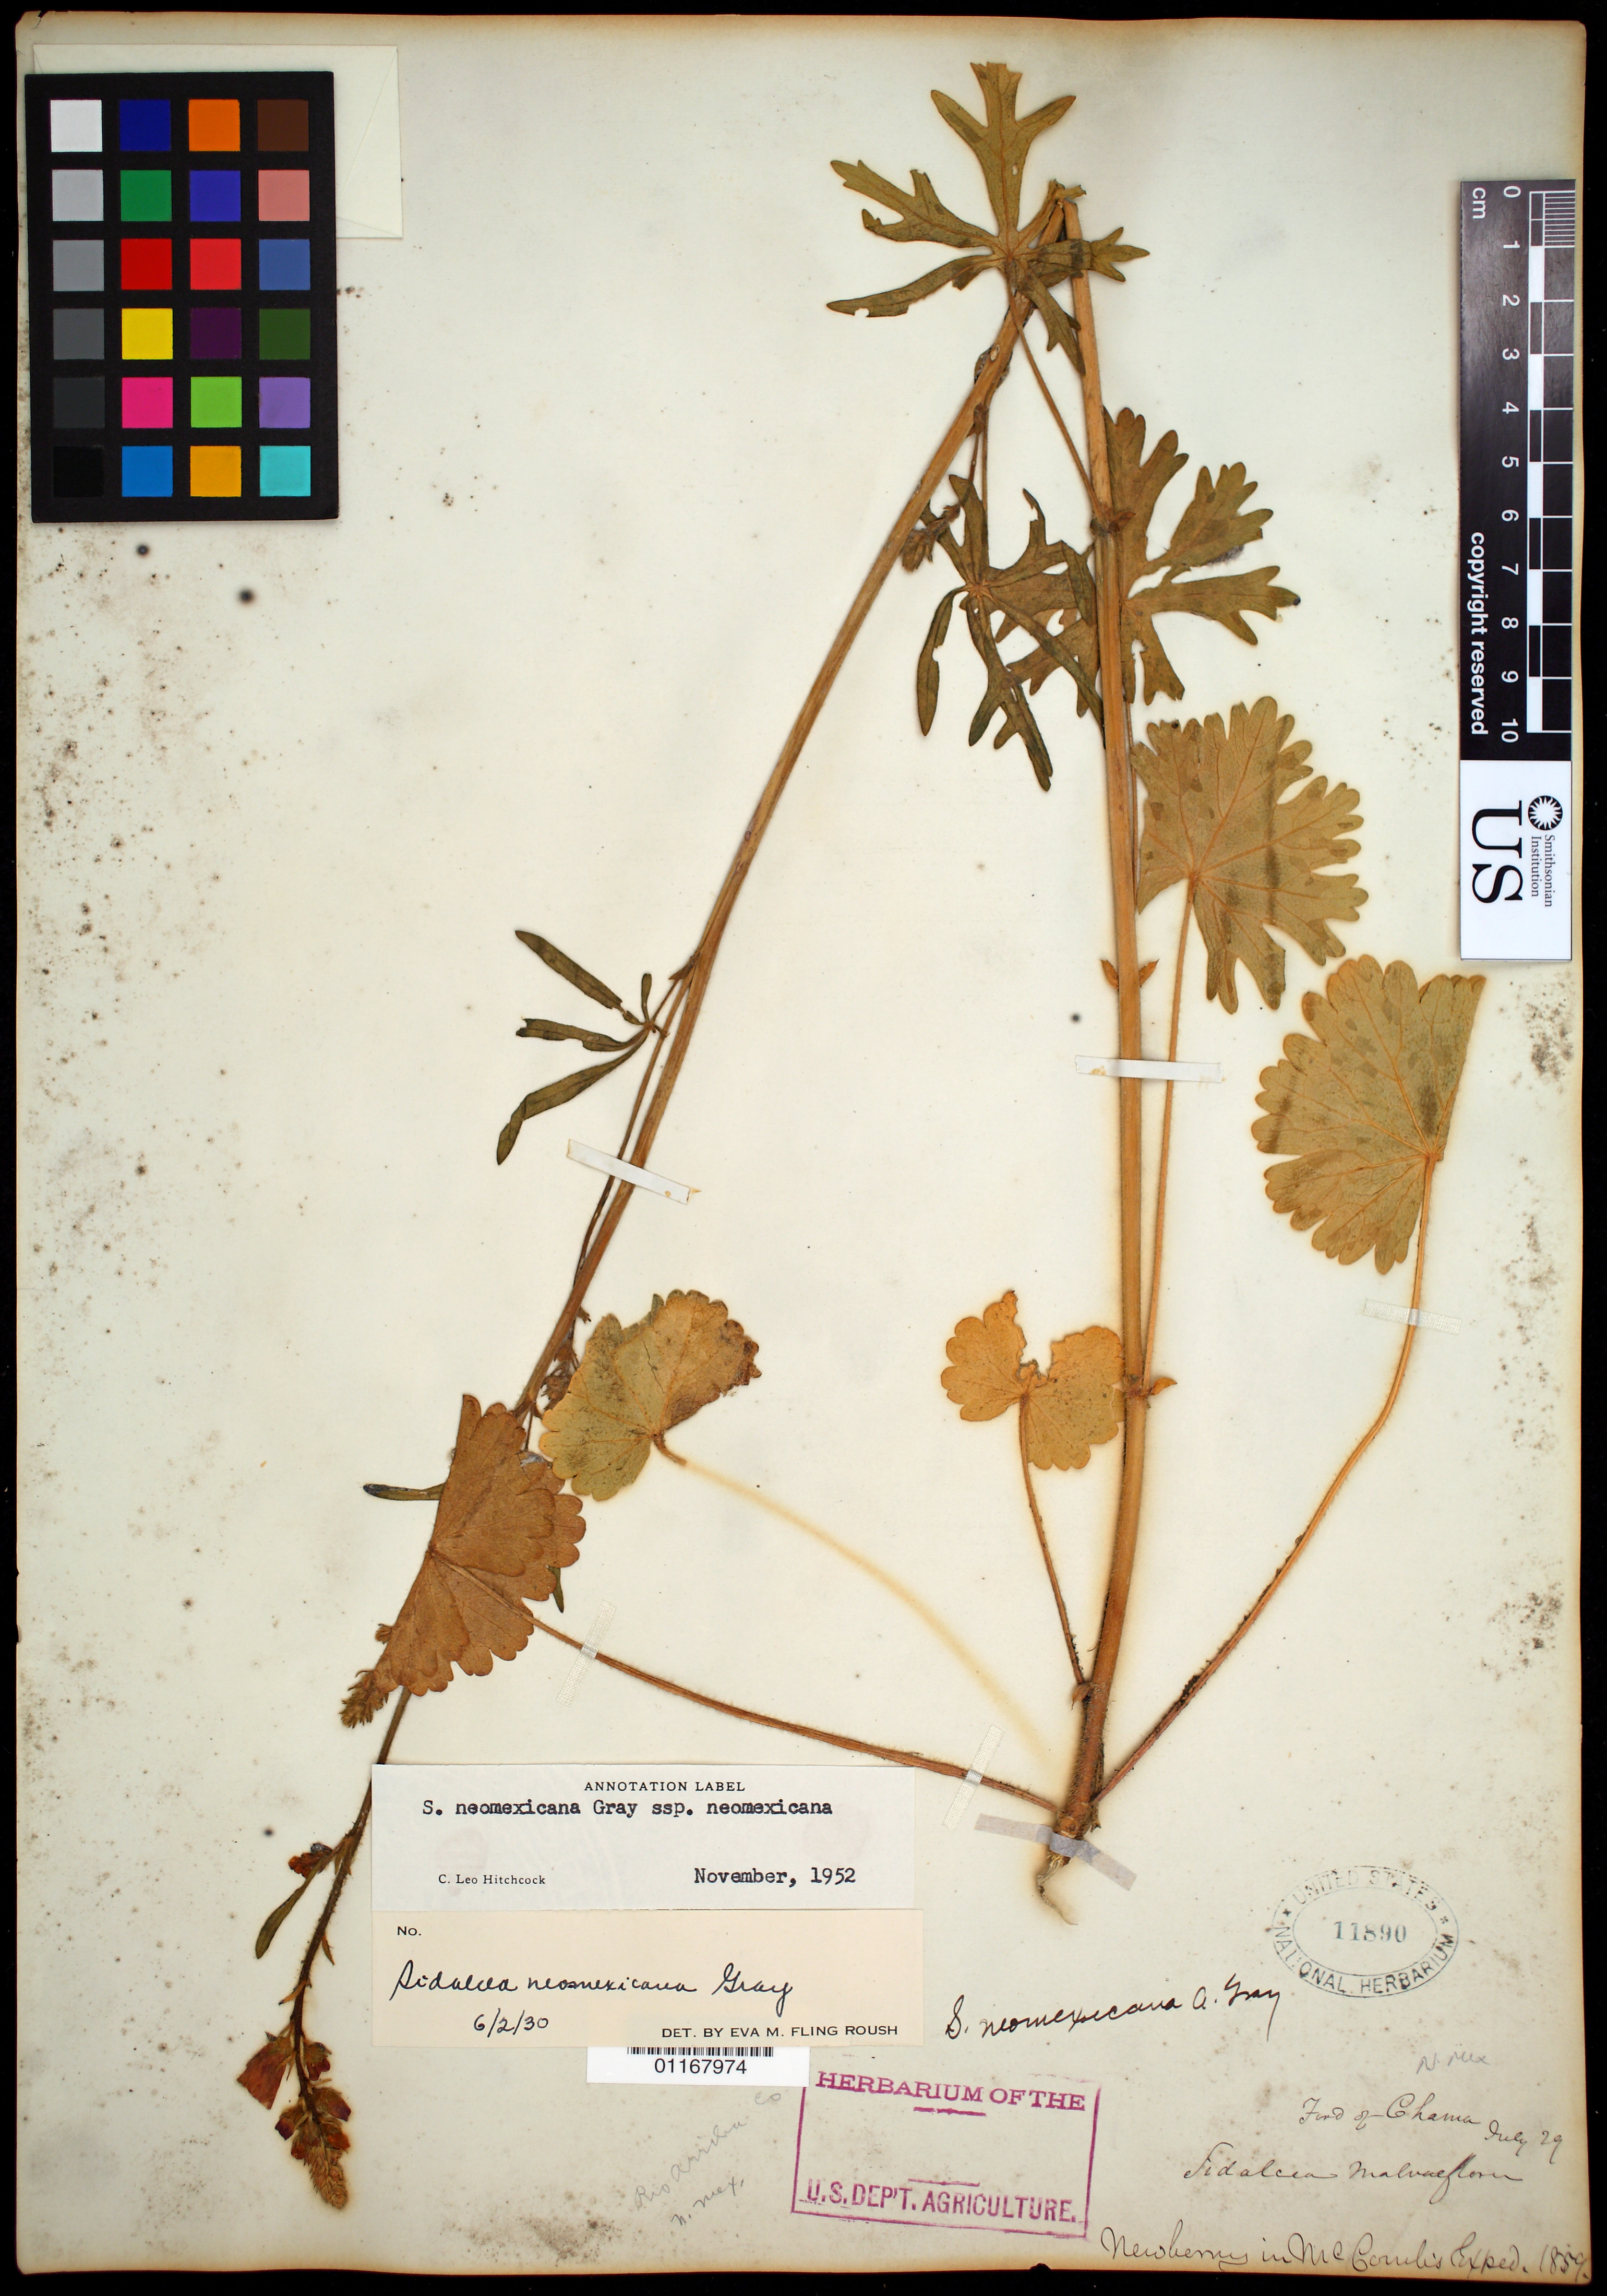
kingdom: Plantae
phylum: Tracheophyta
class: Magnoliopsida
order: Malvales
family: Malvaceae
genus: Sidalcea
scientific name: Sidalcea neomexicana subsp. neomexicana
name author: A. Gray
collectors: J. S. Newberry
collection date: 1859-07-29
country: United States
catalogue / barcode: US 11890